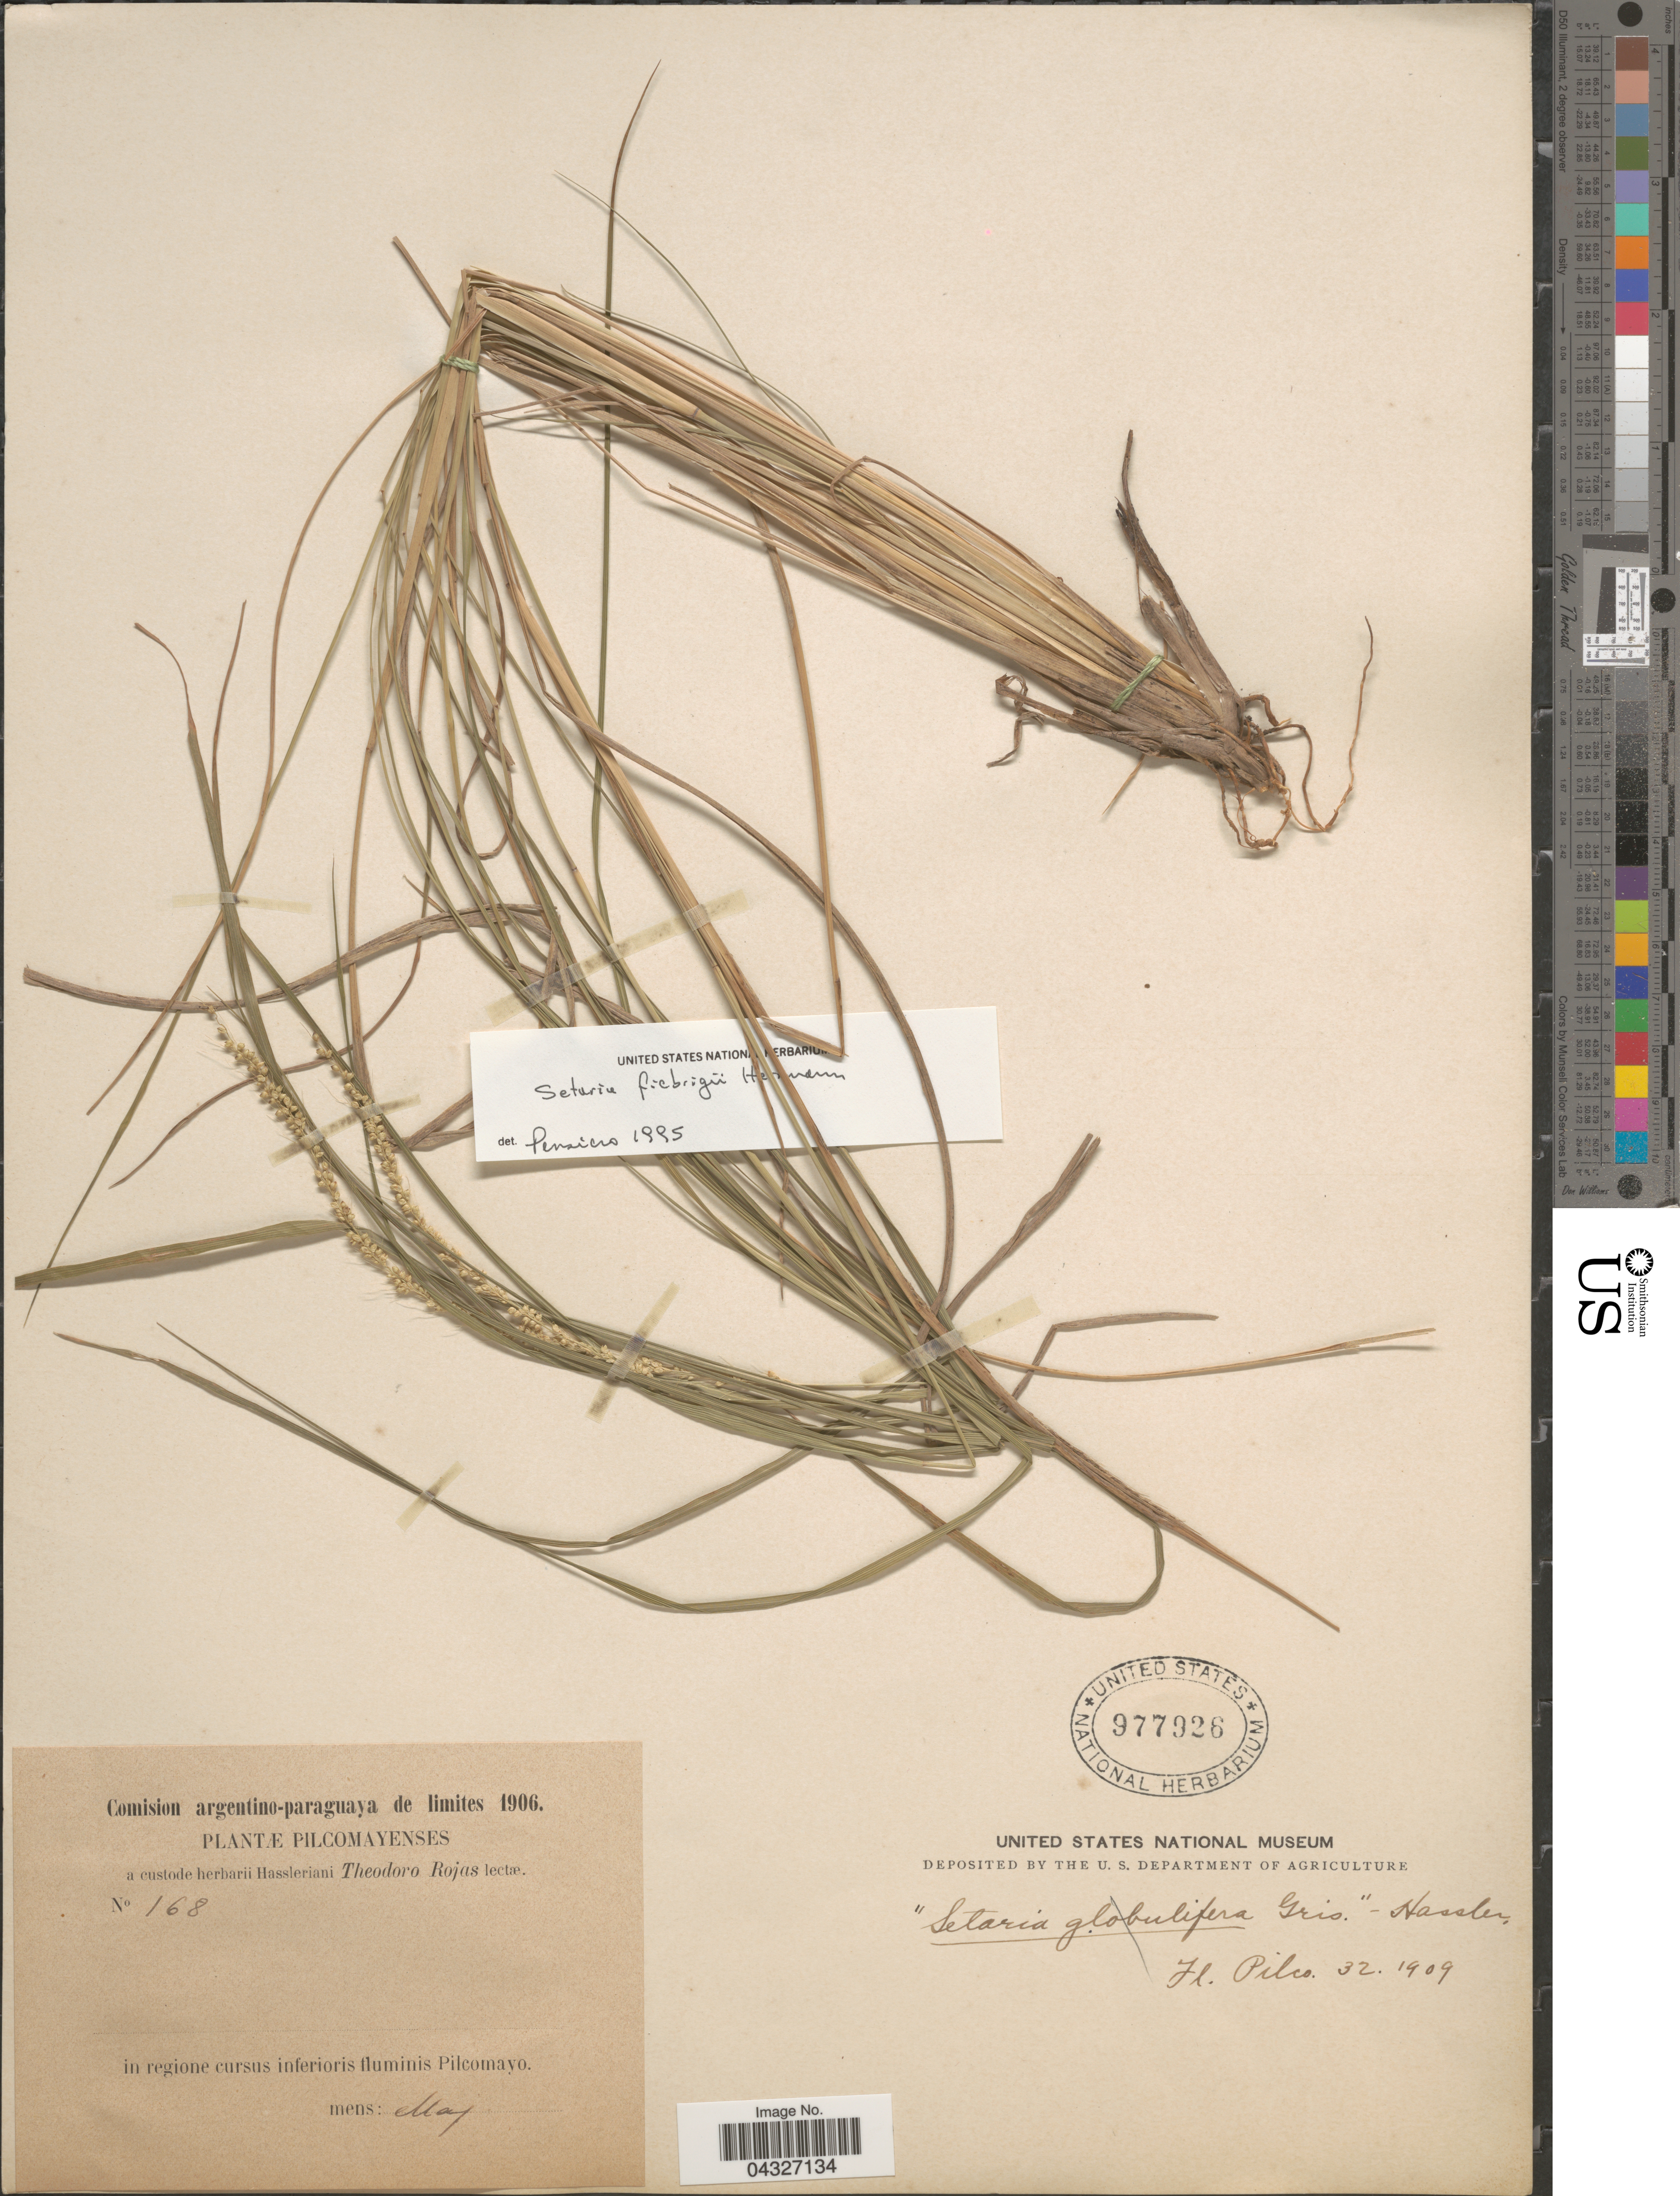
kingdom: Plantae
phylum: Tracheophyta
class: Liliopsida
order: Poales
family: Poaceae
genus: Setaria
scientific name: Setaria fiebrigii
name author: R.A.W. Herrm.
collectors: T. Rojas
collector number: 168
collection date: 1906-05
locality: Pilcomayenses. In regione cursus inferioris fluminis Pilcomayo.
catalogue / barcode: US 977926